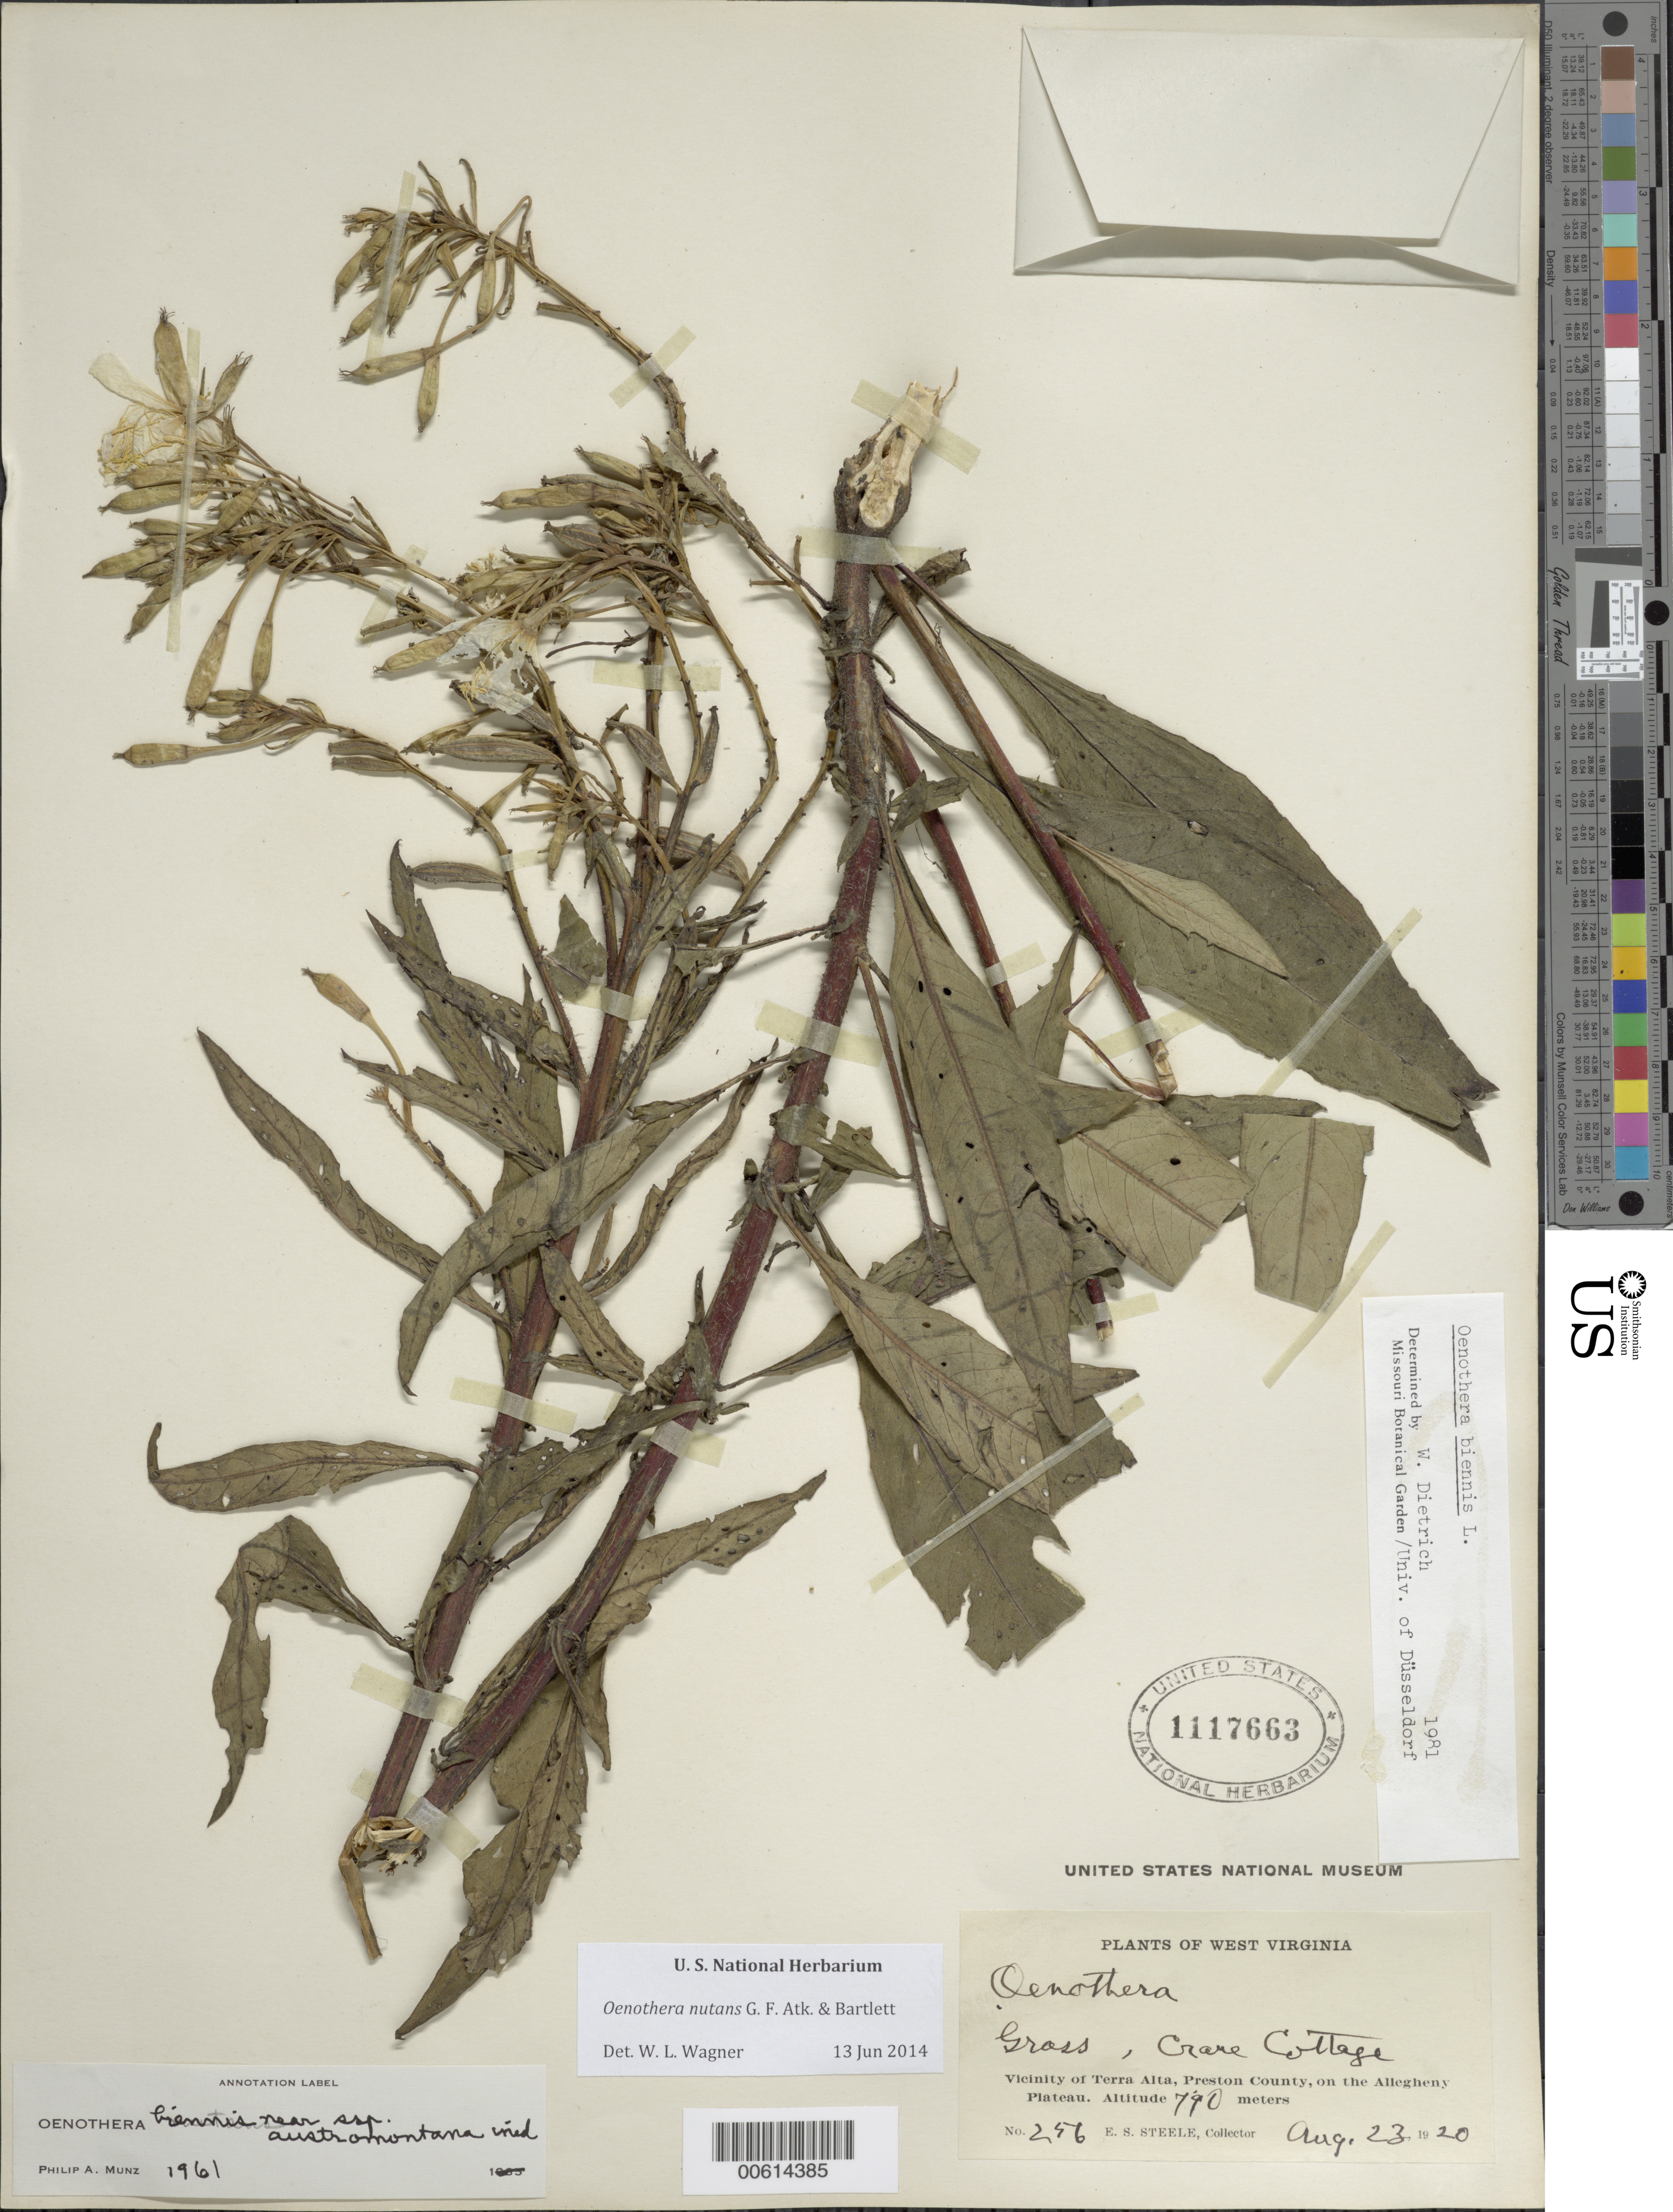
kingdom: Plantae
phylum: Tracheophyta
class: Magnoliopsida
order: Myrtales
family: Onagraceae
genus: Oenothera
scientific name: Oenothera nutans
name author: G.F. Atk. & Bartlett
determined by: Wagner, W. L., (BOT), Smithsonian Institution - National Museum of Natural History (UNITED STATES)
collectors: E. Steele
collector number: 256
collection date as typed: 23 Aug 1920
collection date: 1920-08-23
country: United States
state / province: West Virginia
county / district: Preston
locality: Vicinity of Terra Alta, on the Allegheny Plateau, Crane Cottage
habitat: Grass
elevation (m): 790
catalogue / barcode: US 1117663